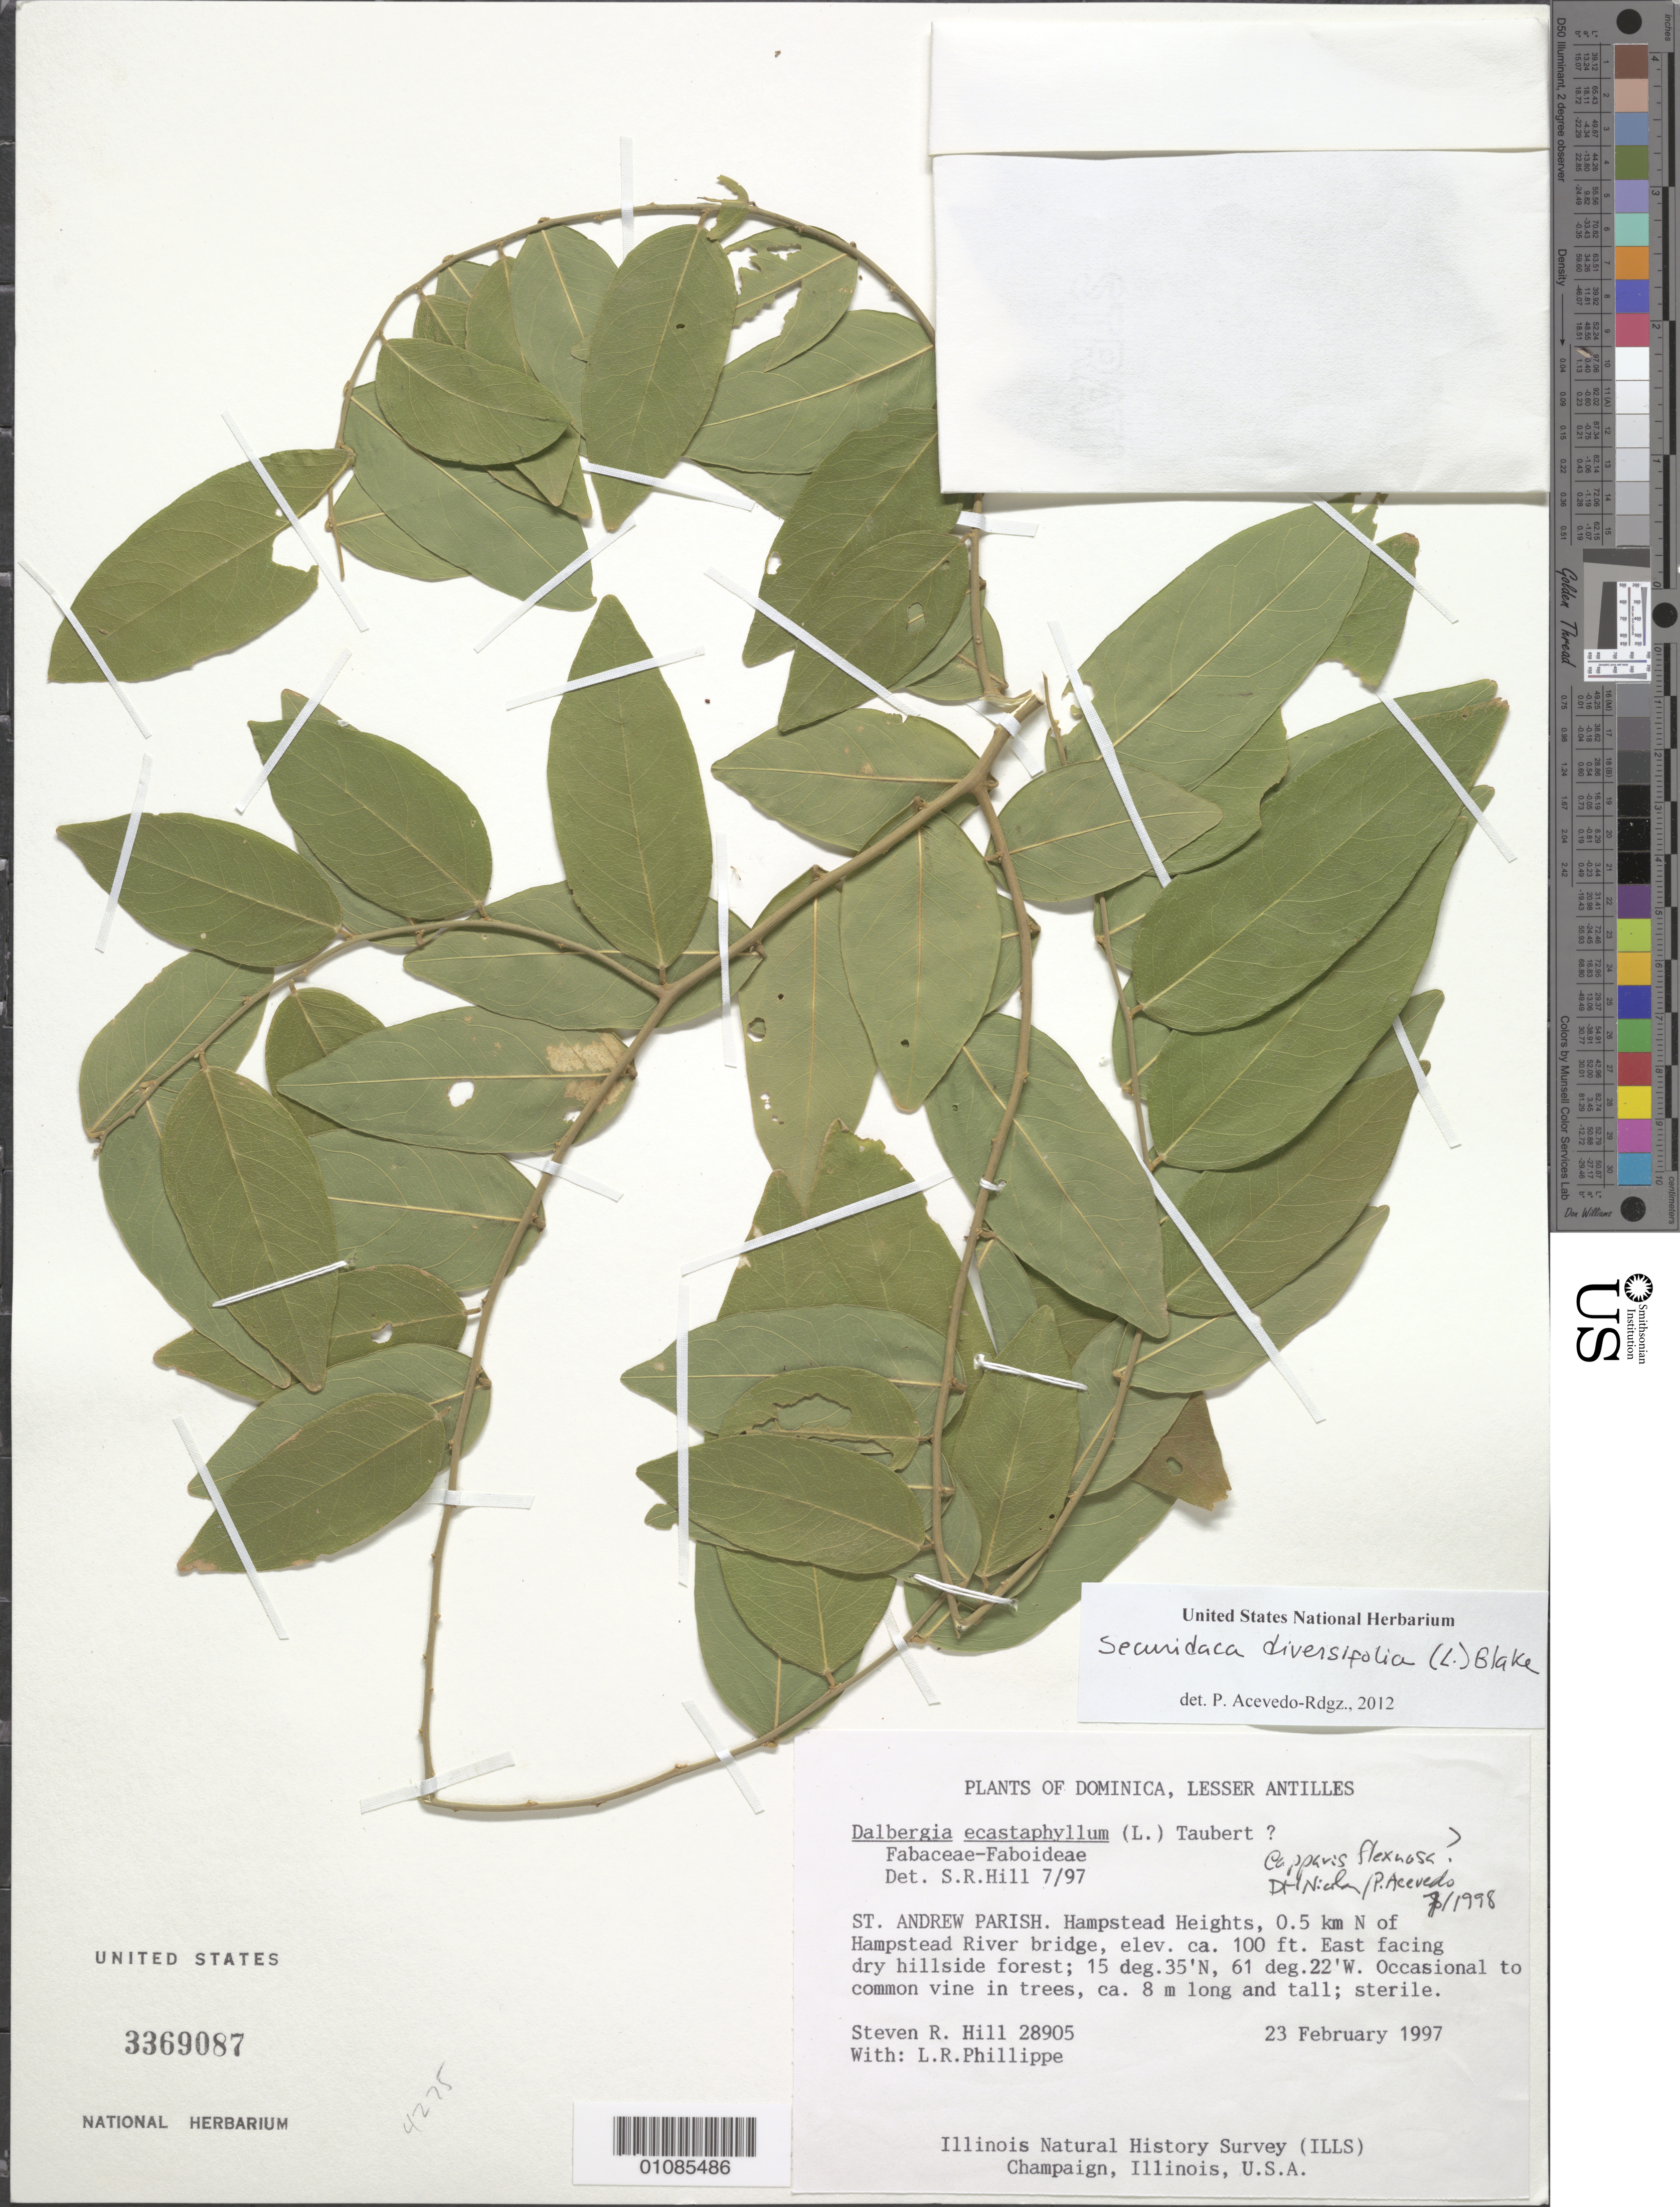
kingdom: Plantae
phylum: Tracheophyta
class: Magnoliopsida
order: Fabales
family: Polygalaceae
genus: Securidaca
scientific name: Securidaca diversifolia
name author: (L.) S.F. Blake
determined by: Acevedo-Rodríguez, P., (BOT), Smithsonian Institution - National Museum of Natural History (UNITED STATES)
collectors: S. R. Hill & L. Phillippe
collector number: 28905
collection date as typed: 23 Feb 1997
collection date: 1997-02-23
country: Dominica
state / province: St. Andrew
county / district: Hampstead Heights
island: Dominica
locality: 0.5 km N of Hampstead River bridge.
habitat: East facing dry hillside forest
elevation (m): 30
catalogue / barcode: US 3369087